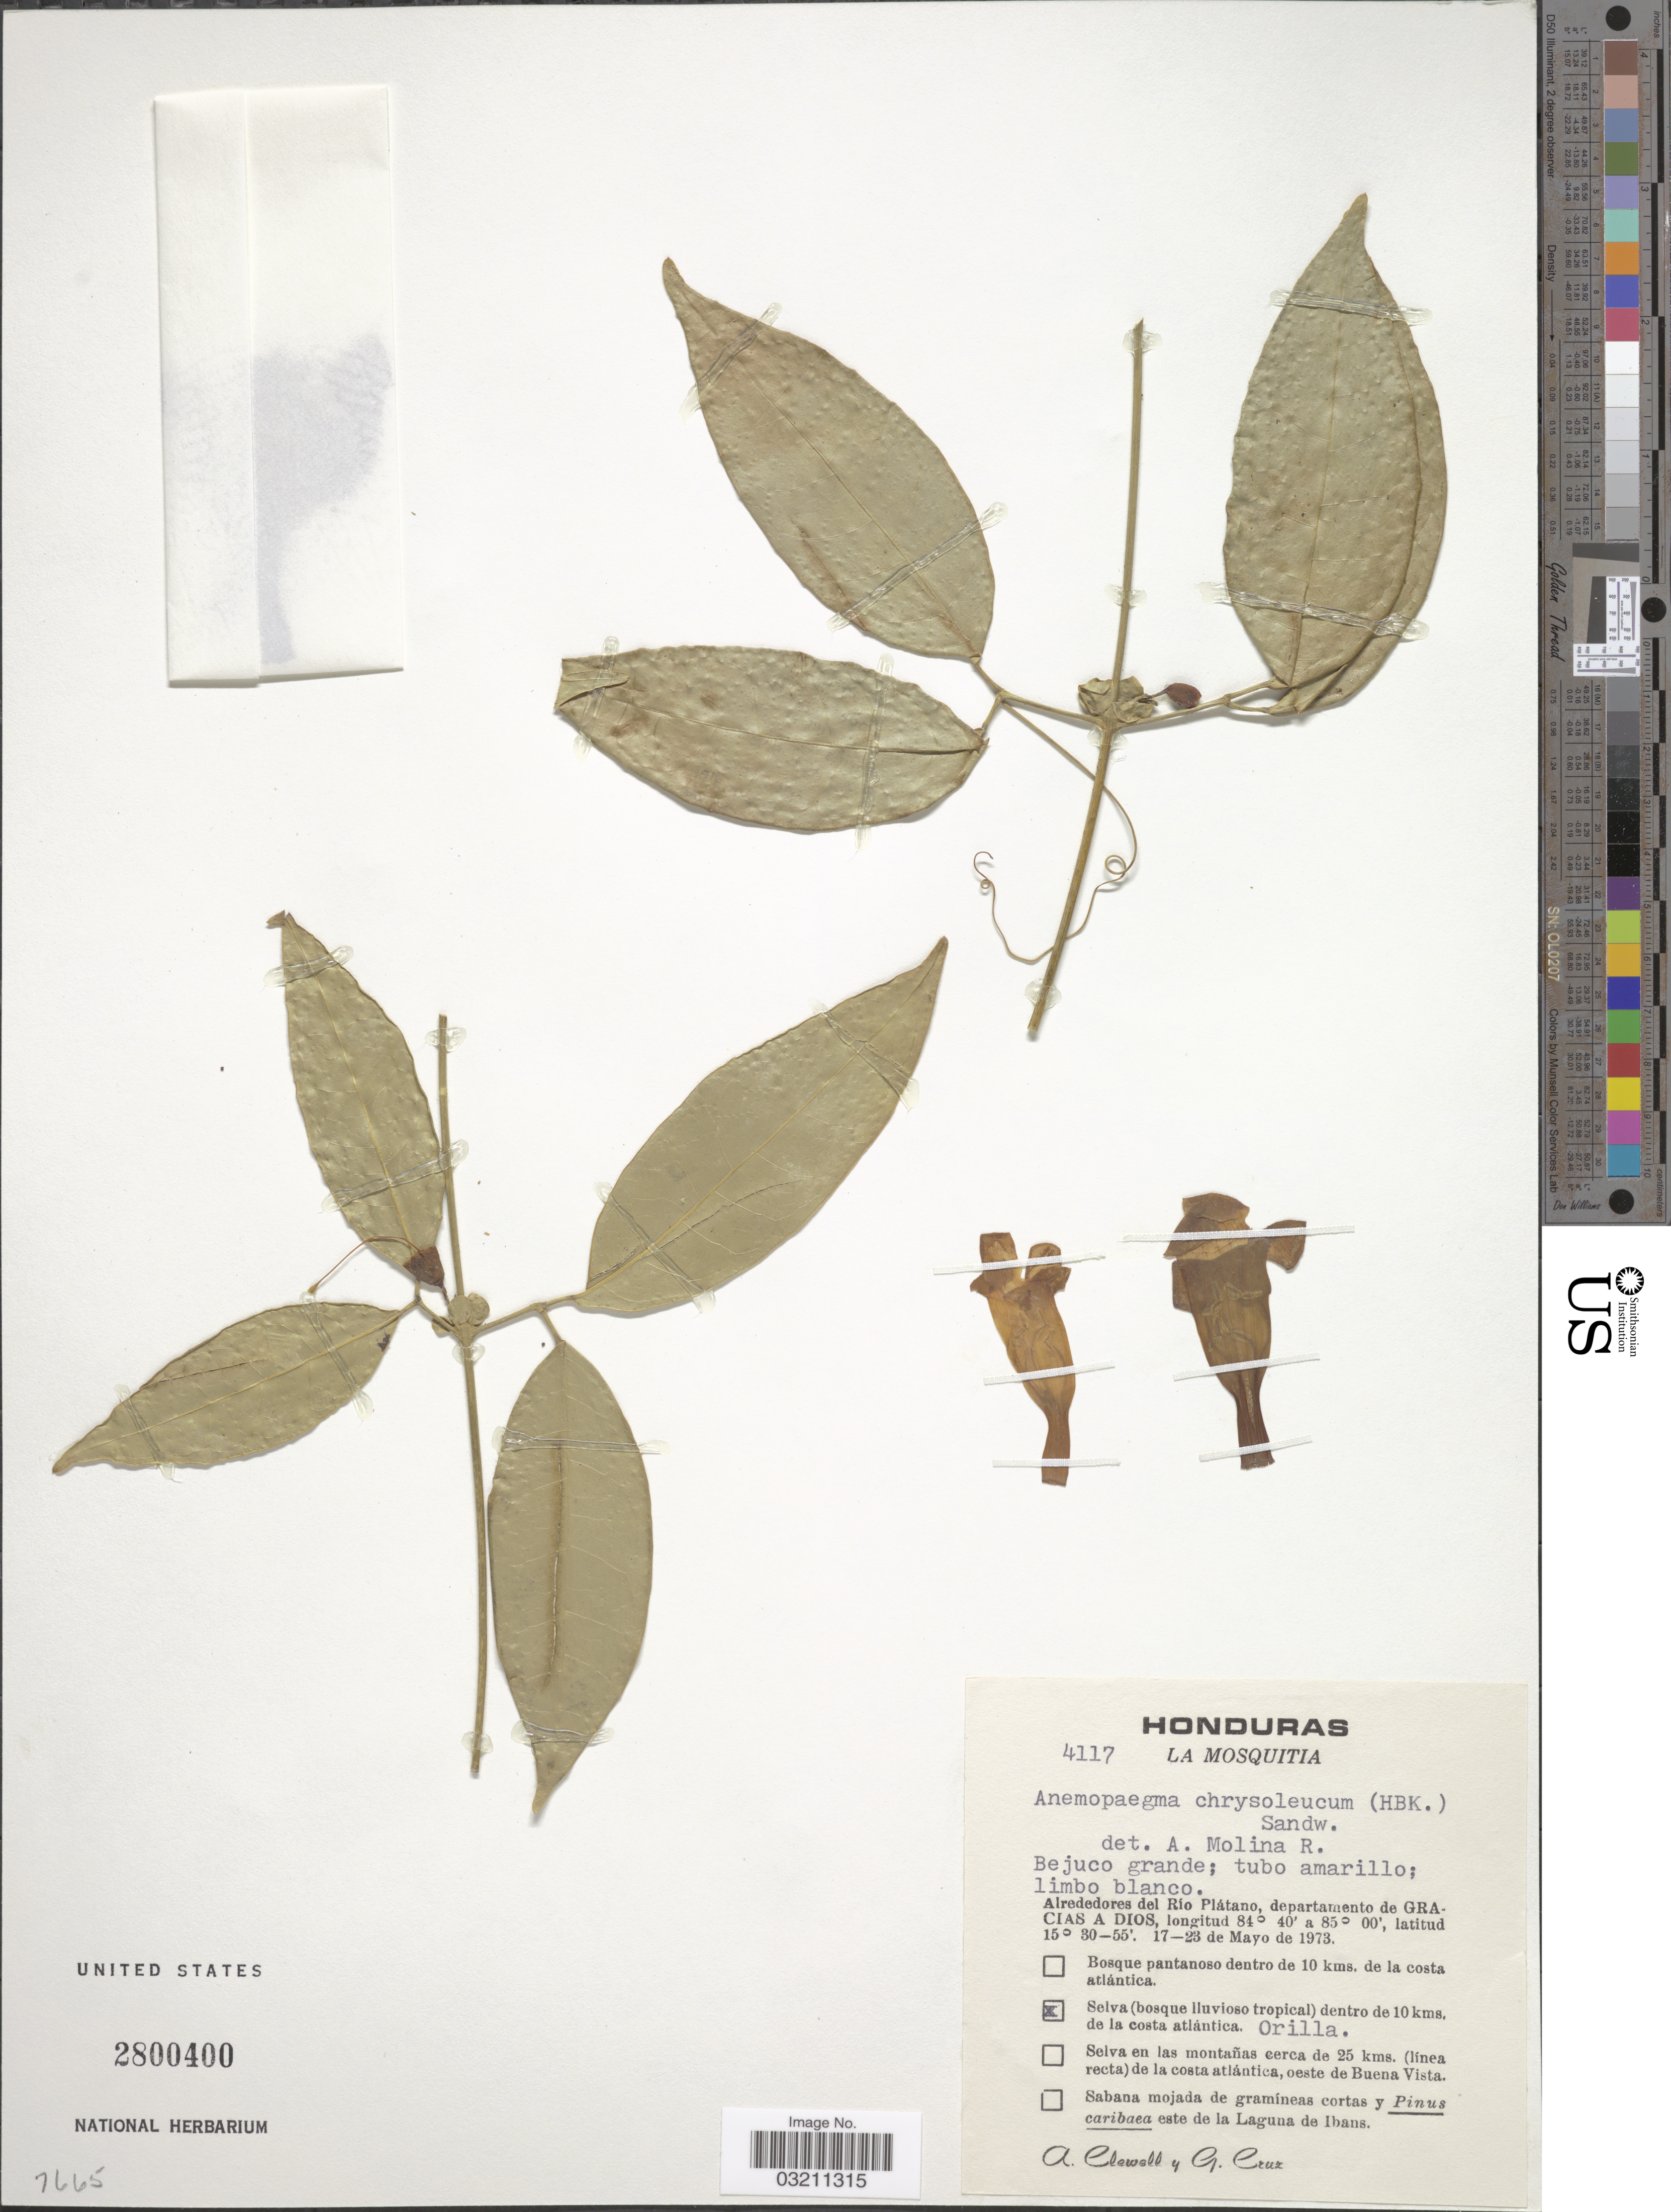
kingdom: Plantae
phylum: Tracheophyta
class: Magnoliopsida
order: Lamiales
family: Bignoniaceae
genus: Anemopaegma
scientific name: Anemopaegma chrysoleucum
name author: (Kunth) Sandwith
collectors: A. Clewell & G. Cruz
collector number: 4117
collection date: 1973-05-17/1973-05-23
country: Honduras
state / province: Gracias de Dios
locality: La Mosquitia. Alrededores del Río Plátano, departamento de Gracias a Dios. Selva (bosque lluvioso tropical) dentro de 10 kms, de la costa atlántica. Orilla.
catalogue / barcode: US 2800400